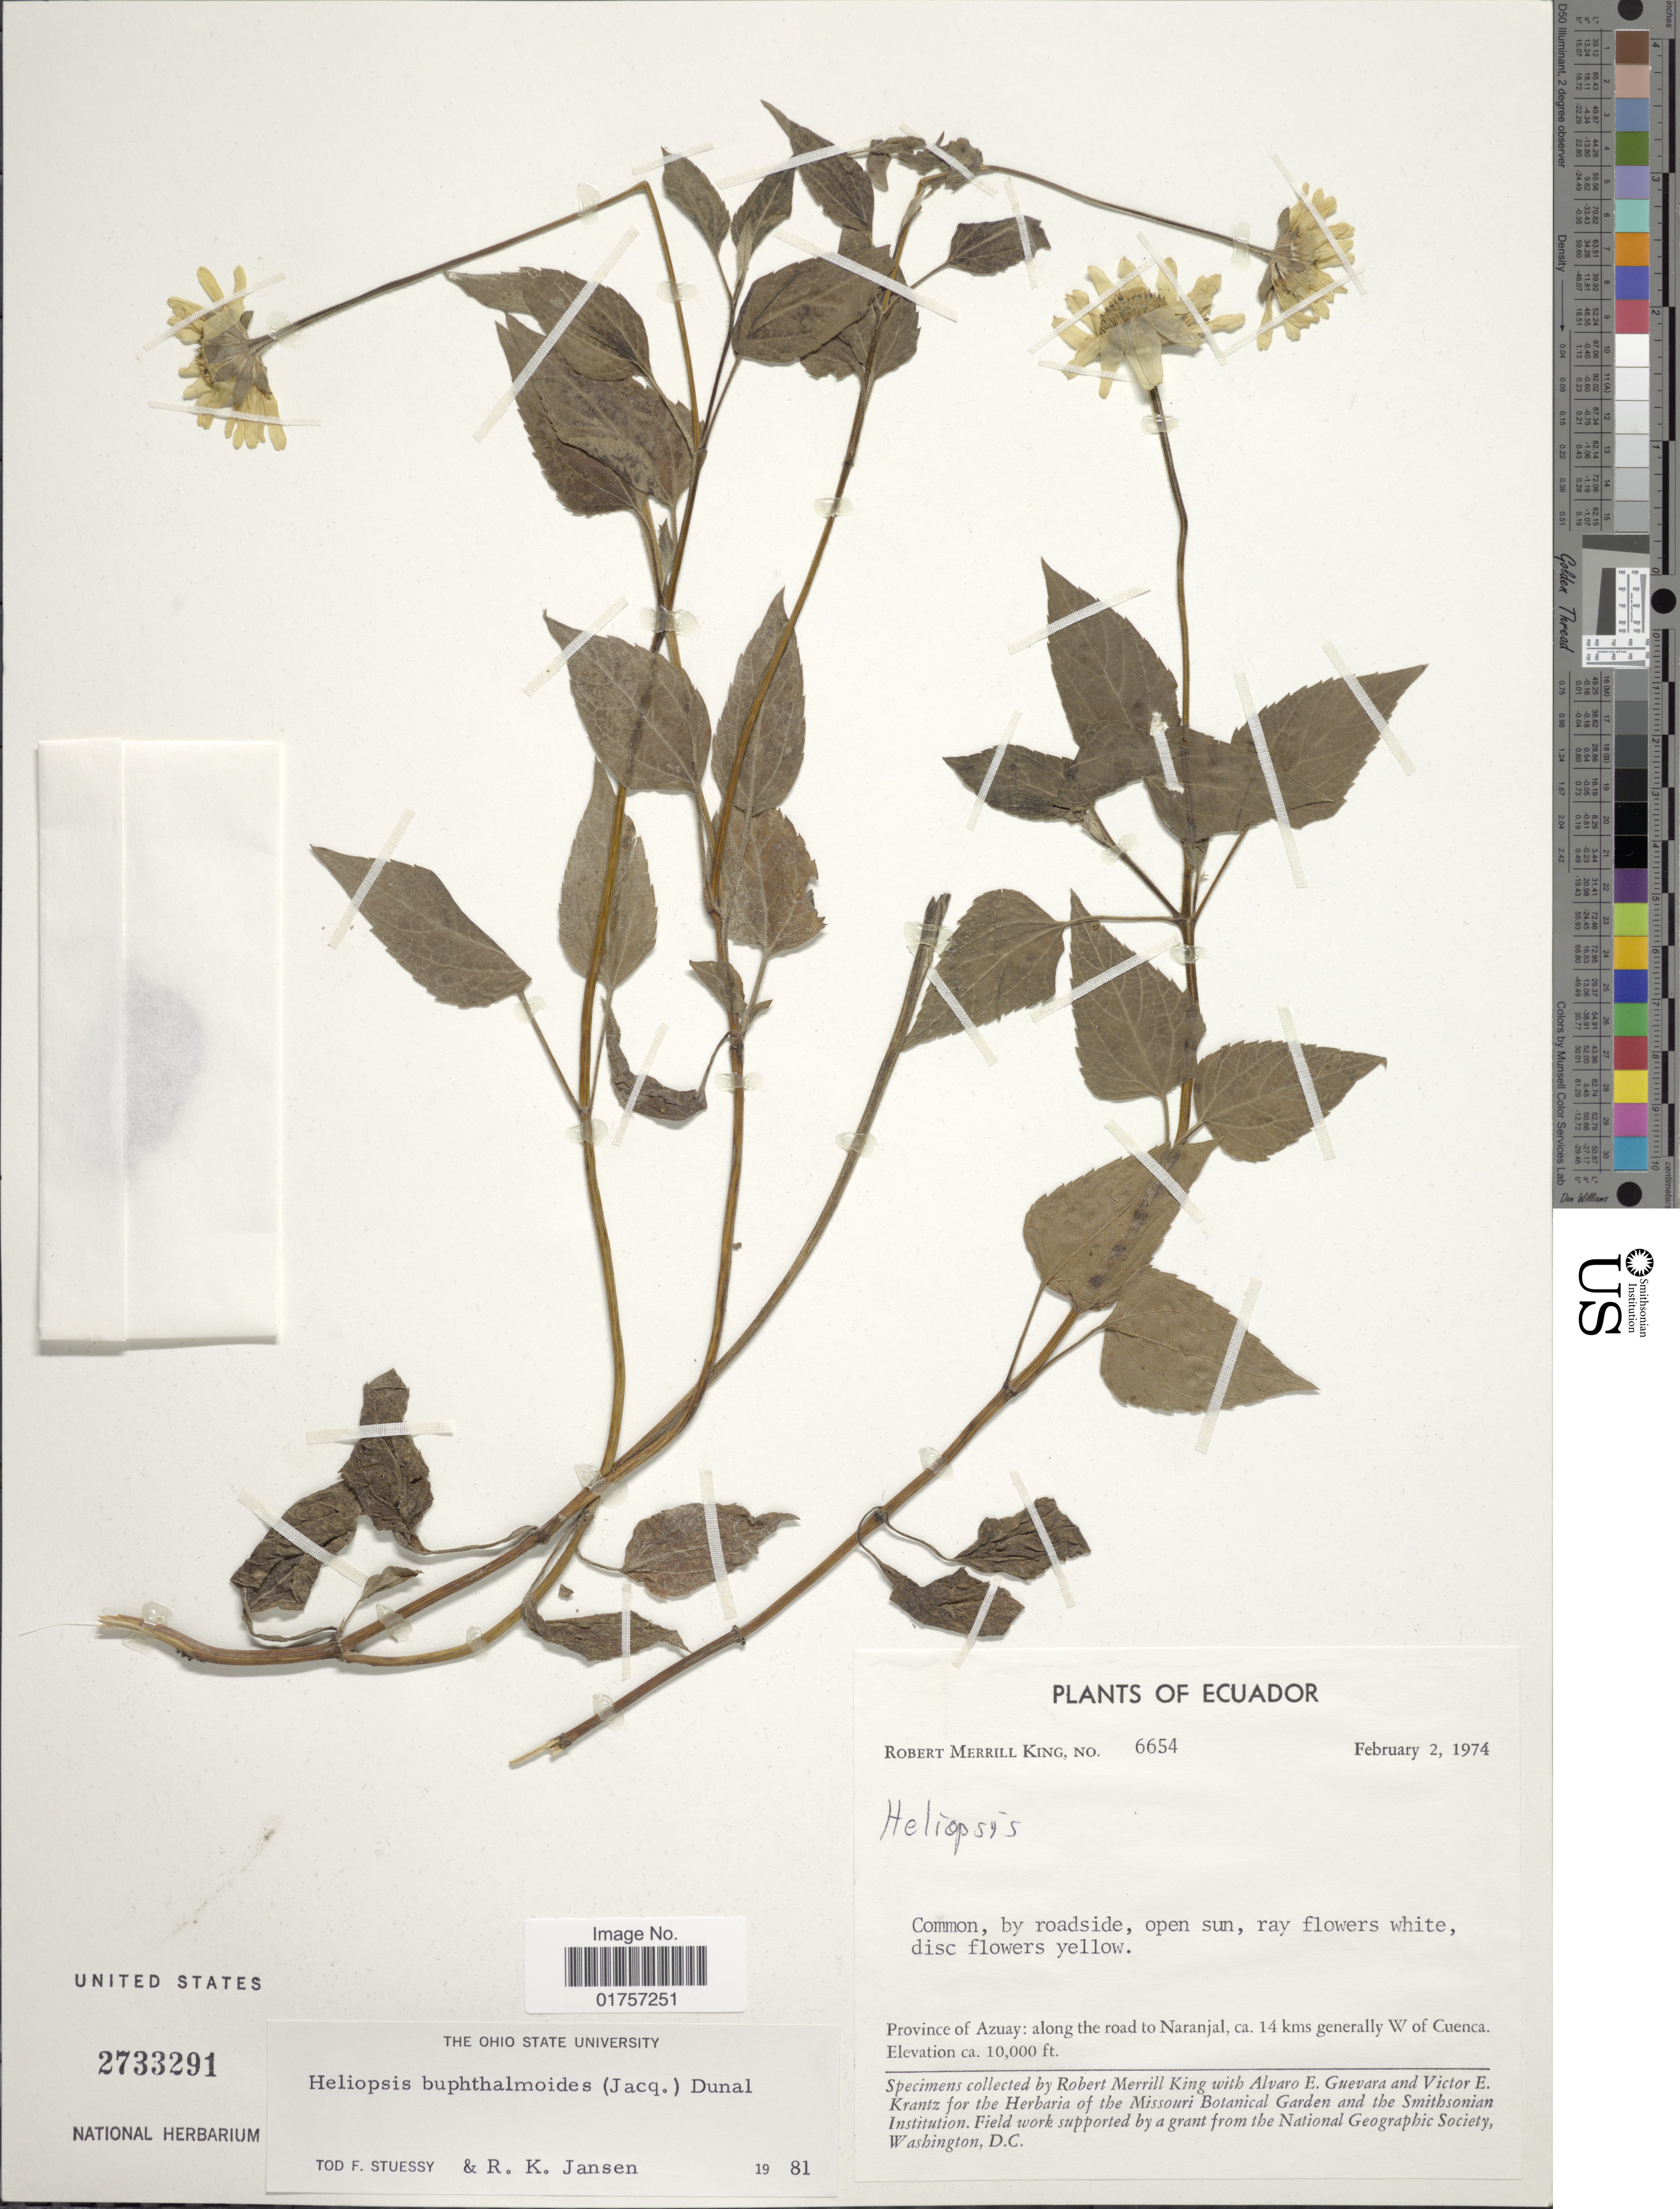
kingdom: Plantae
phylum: Tracheophyta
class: Magnoliopsida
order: Asterales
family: Asteraceae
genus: Heliopsis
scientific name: Heliopsis buphthalmoides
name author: (Jacq.) Dunal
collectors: R. M. King, A. E. Guevara & V. Krantz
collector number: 6654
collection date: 1974-02-02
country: Ecuador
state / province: Azuay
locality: Along the road to Naranjal, ca. 14 kms generally W of Cuenca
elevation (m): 3048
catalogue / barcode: US 2733291